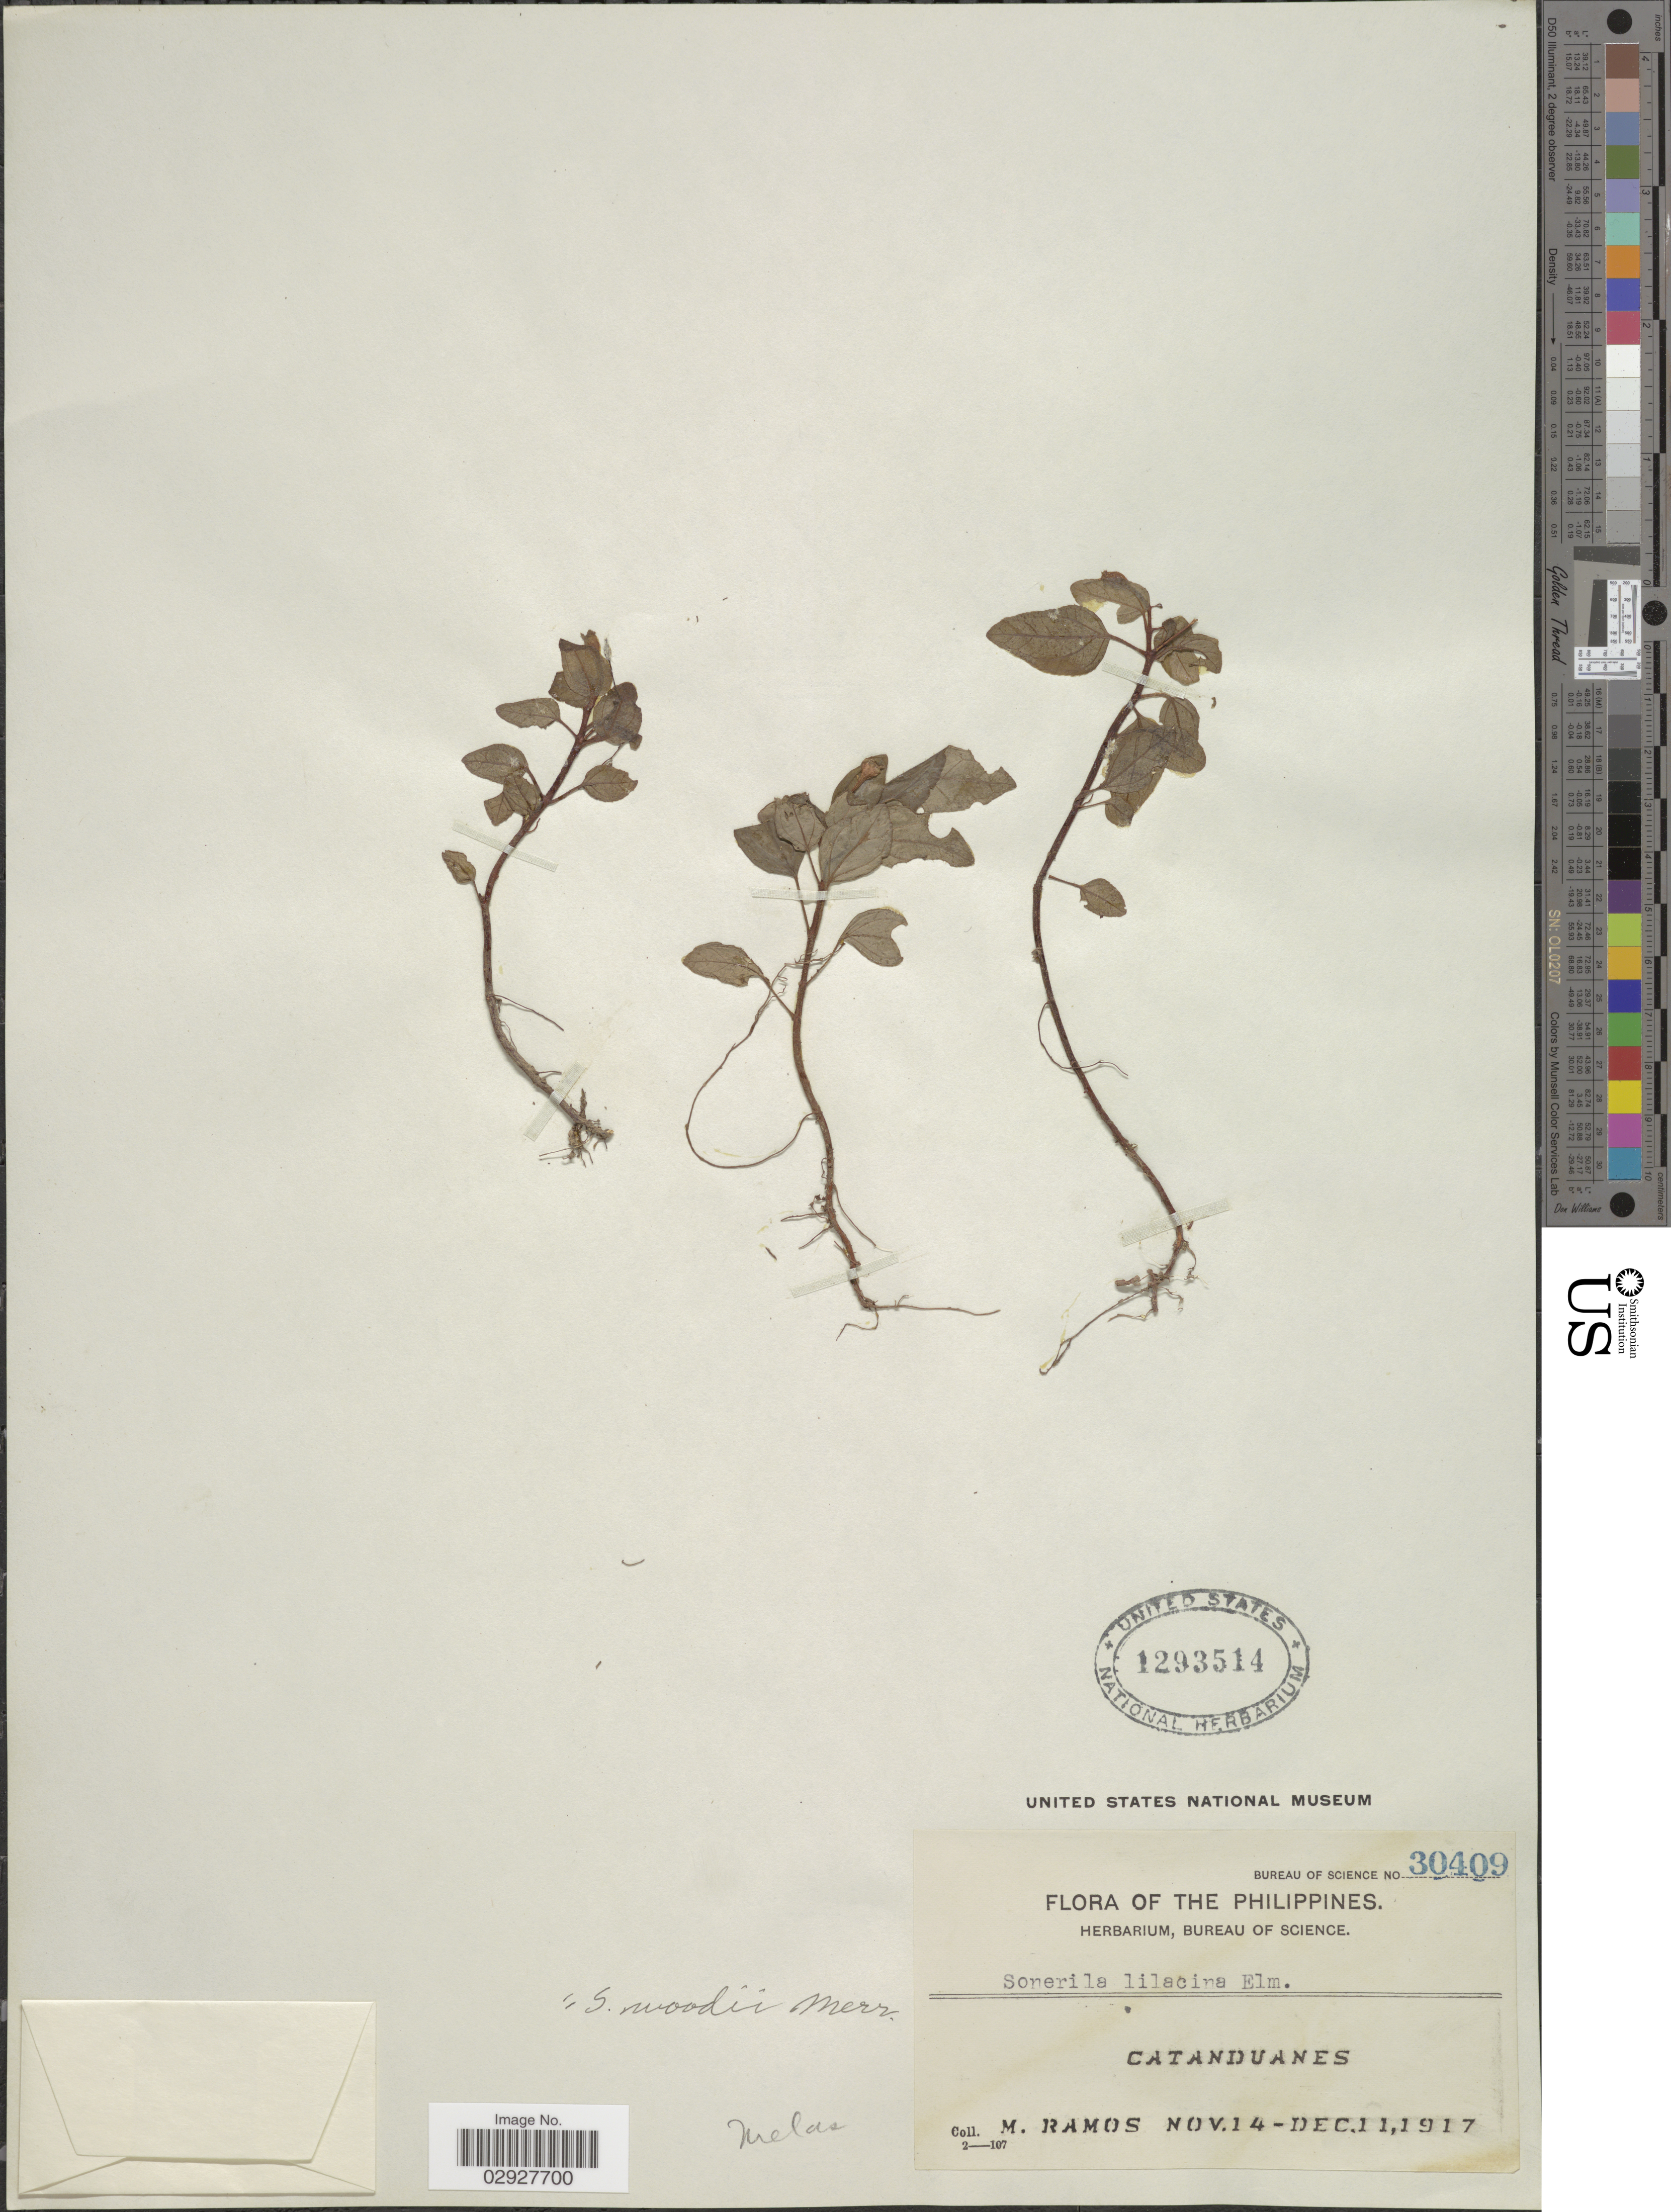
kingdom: Plantae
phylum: Tracheophyta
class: Magnoliopsida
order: Myrtales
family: Melastomataceae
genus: Sonerila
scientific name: Sonerila woodii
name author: Merr.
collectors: M. Ramos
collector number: Bureau of Science 30409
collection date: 1917-11-14/1917-12-11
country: Philippines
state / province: Bicol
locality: Catanduanes.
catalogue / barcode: US 1293514